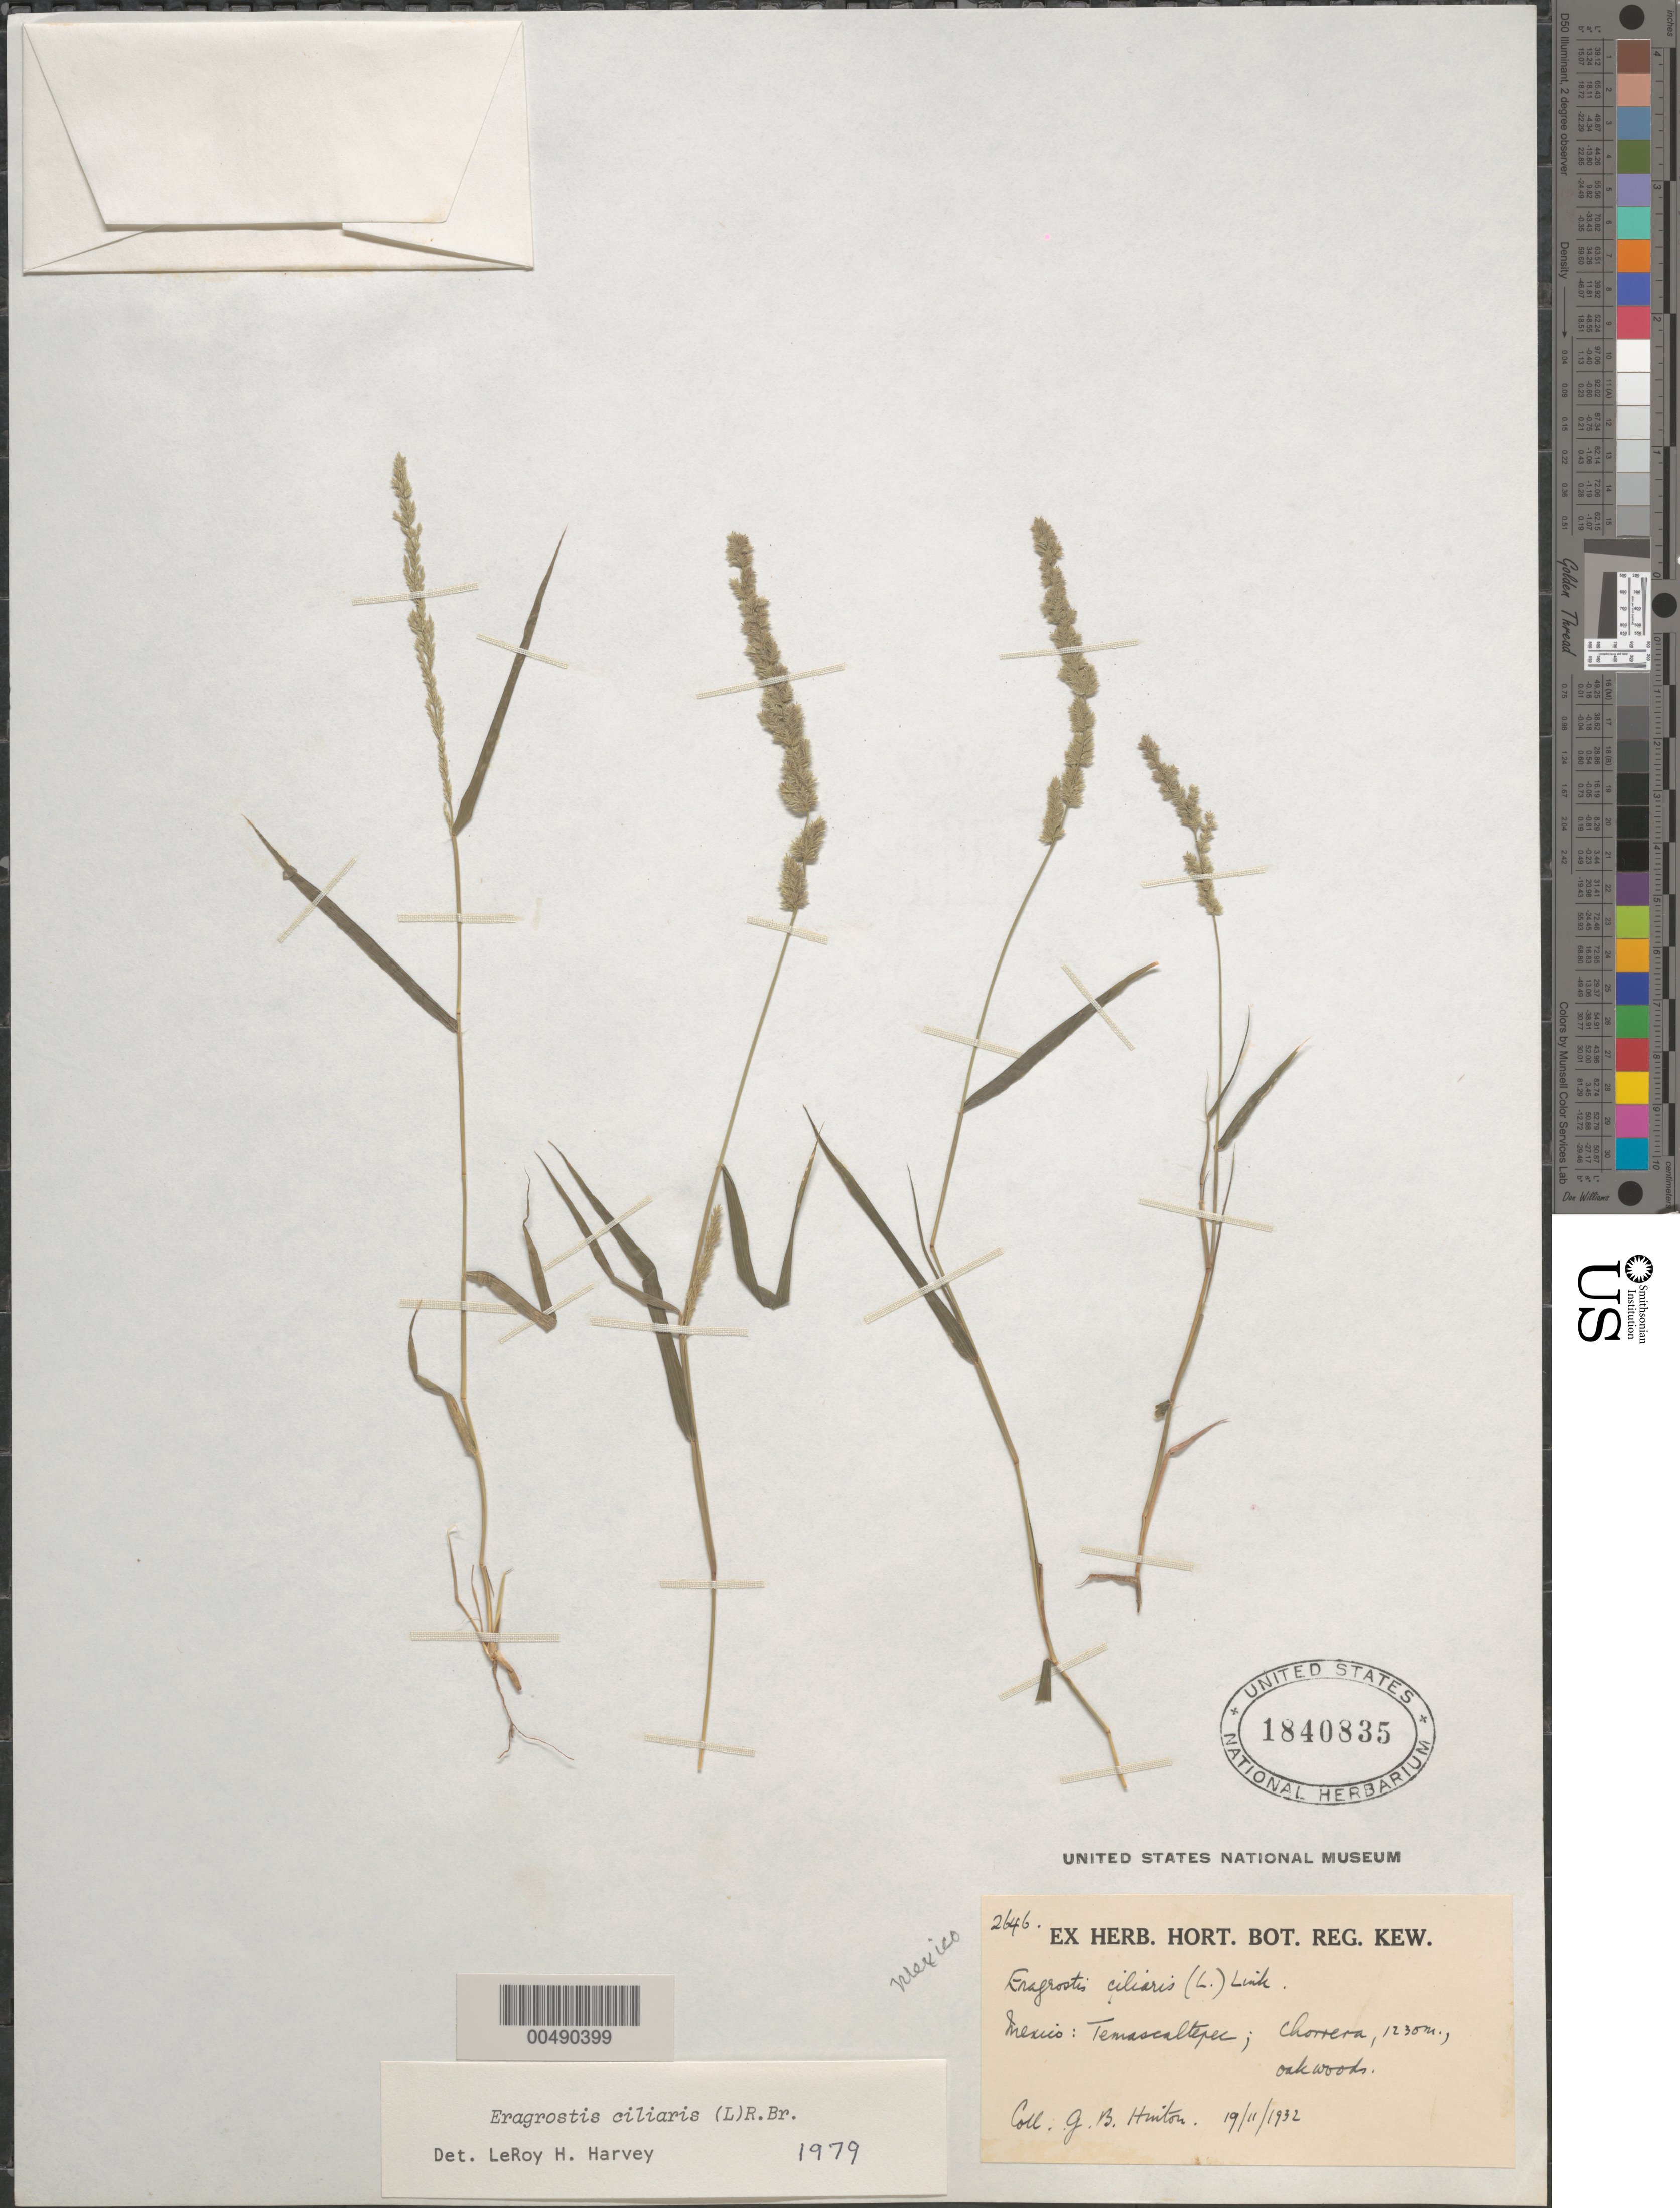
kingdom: Plantae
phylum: Tracheophyta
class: Liliopsida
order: Poales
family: Poaceae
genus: Eragrostis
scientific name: Eragrostis ciliaris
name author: (L.) R. Br.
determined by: Harvey, L. H.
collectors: G. B. Hinton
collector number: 2646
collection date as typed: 19 Nov 1932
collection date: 1932-11-19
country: Mexico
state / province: México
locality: Temascaltepec, Chorrera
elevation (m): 1230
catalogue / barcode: US 1840835